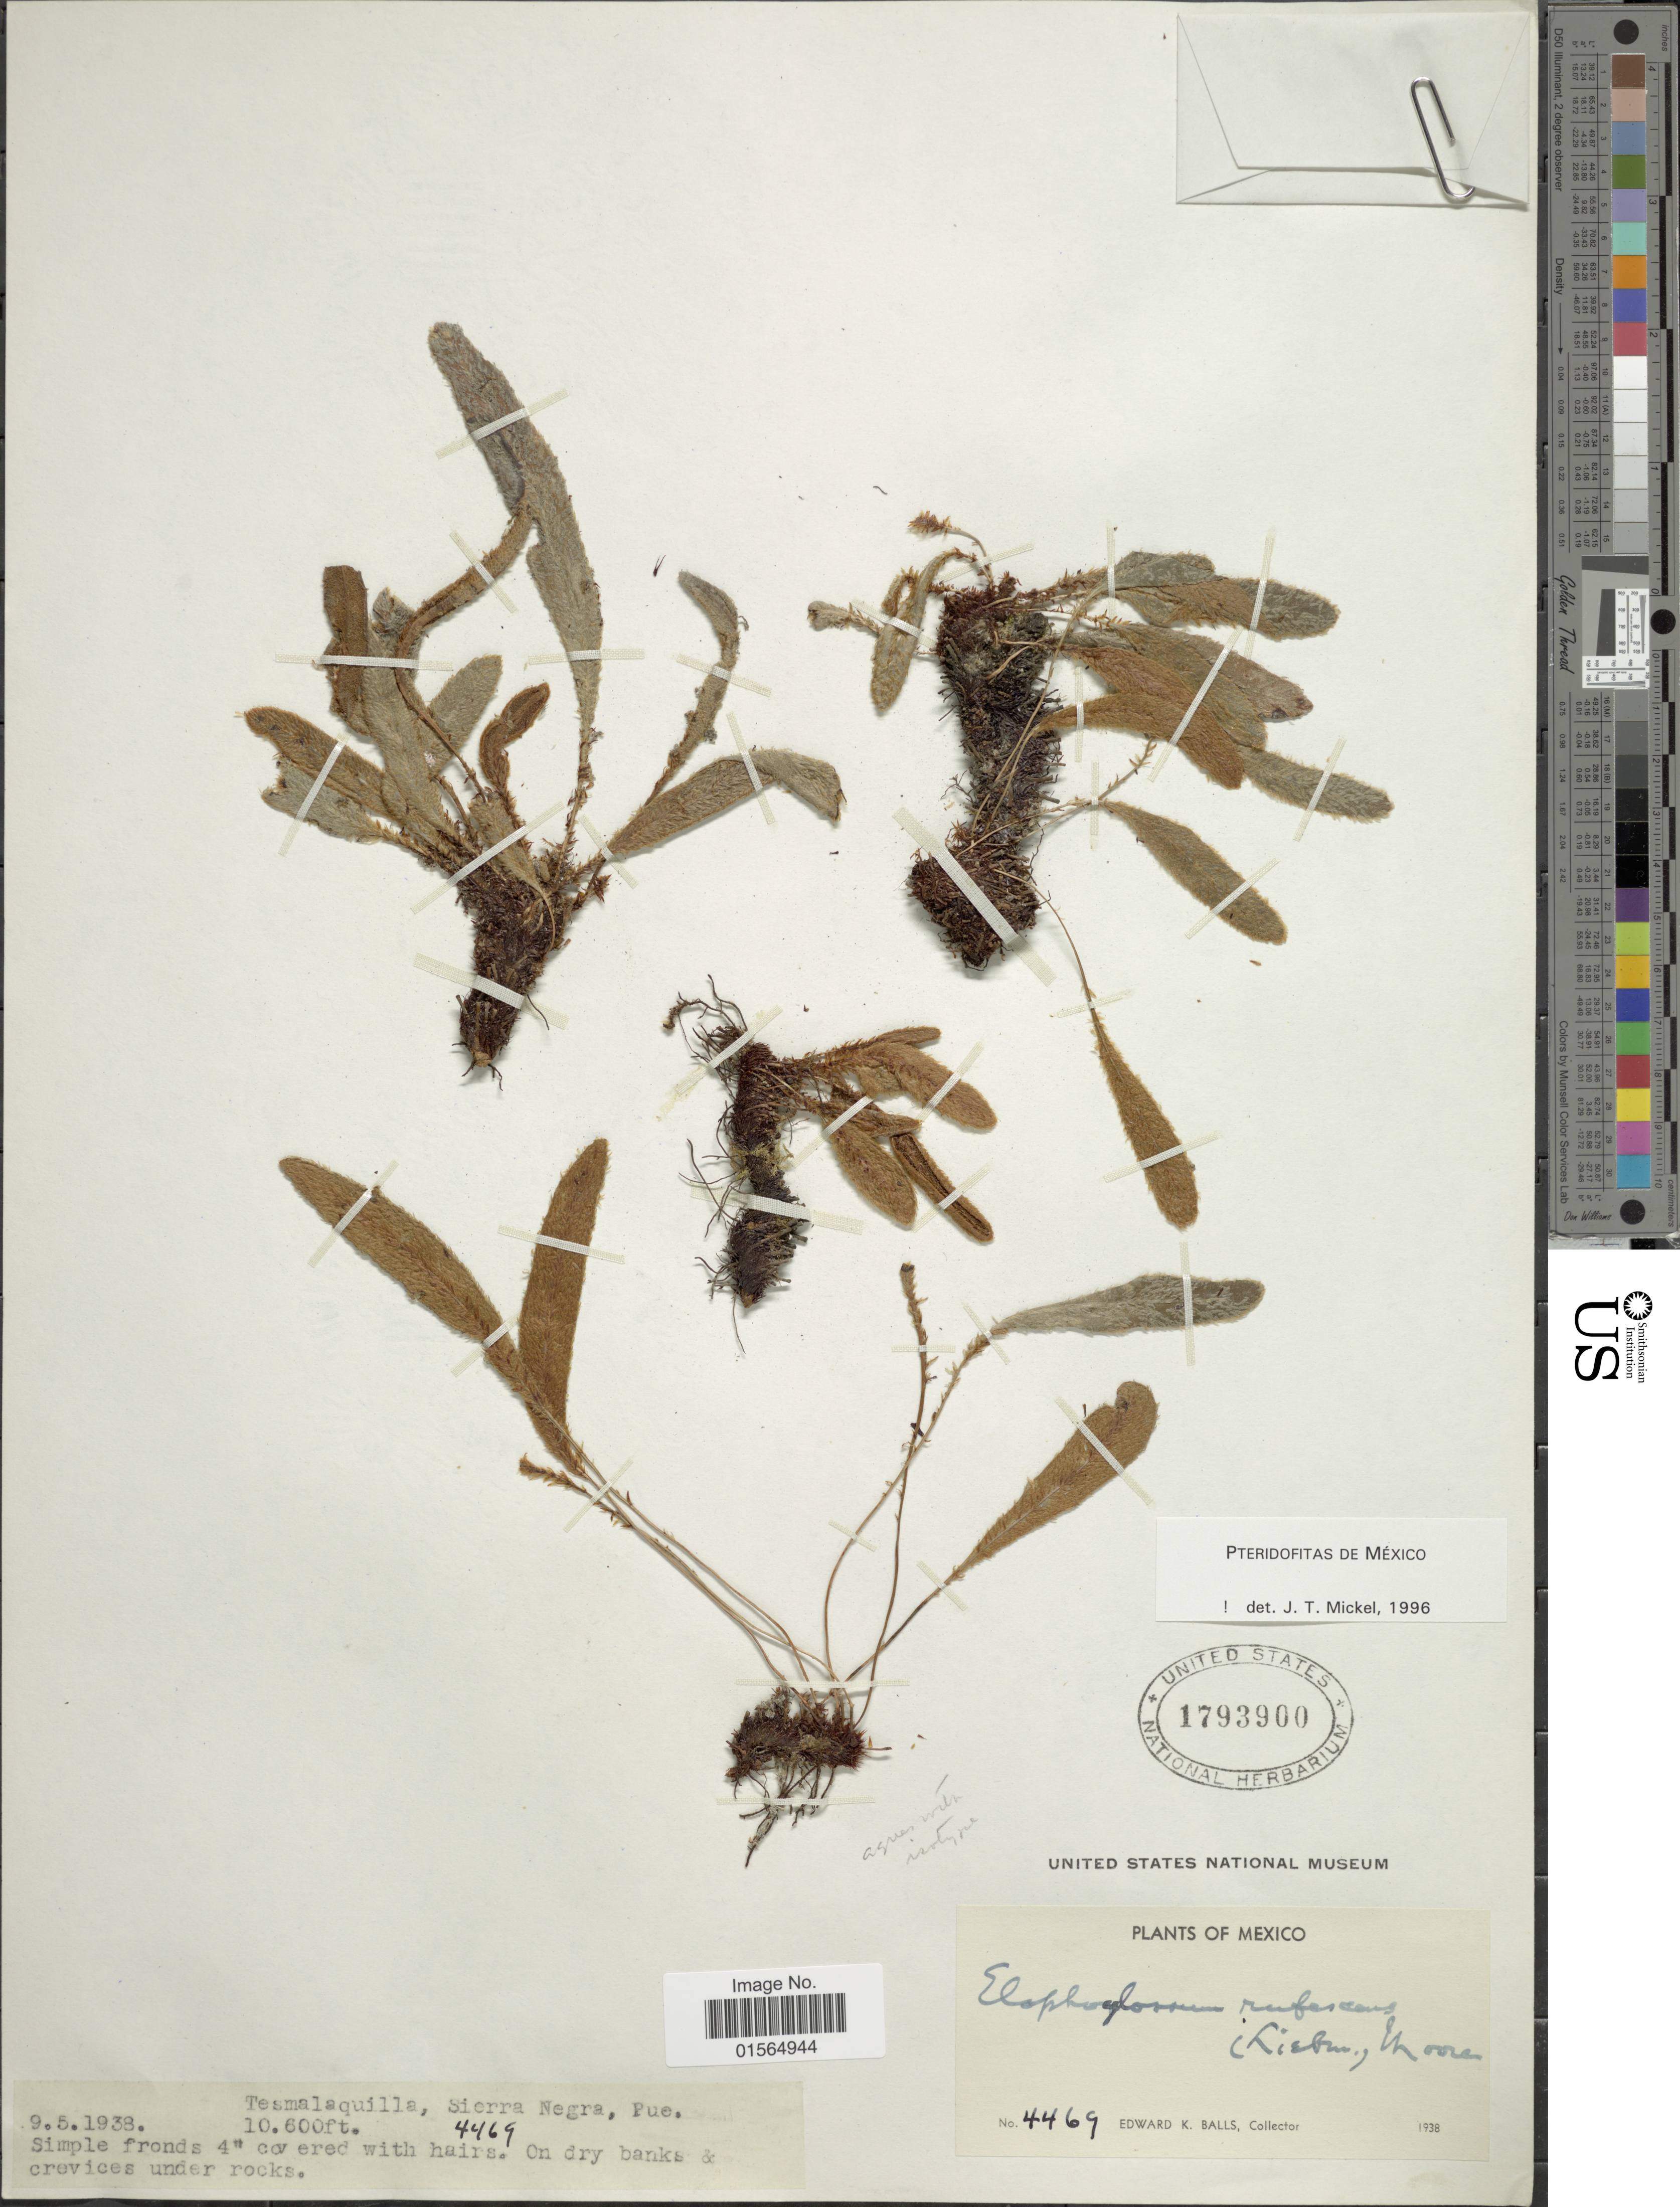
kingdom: Plantae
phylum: Tracheophyta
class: Polypodiopsida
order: Polypodiales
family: Dryopteridaceae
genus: Elaphoglossum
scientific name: Elaphoglossum rufescens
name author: (Liebm.) T. Moore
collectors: E. K. Balls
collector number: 4469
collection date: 1938-05-09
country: Mexico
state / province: Puebla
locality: Tesmalaquilla, Sierra Negra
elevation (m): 3231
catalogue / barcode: US 1793900